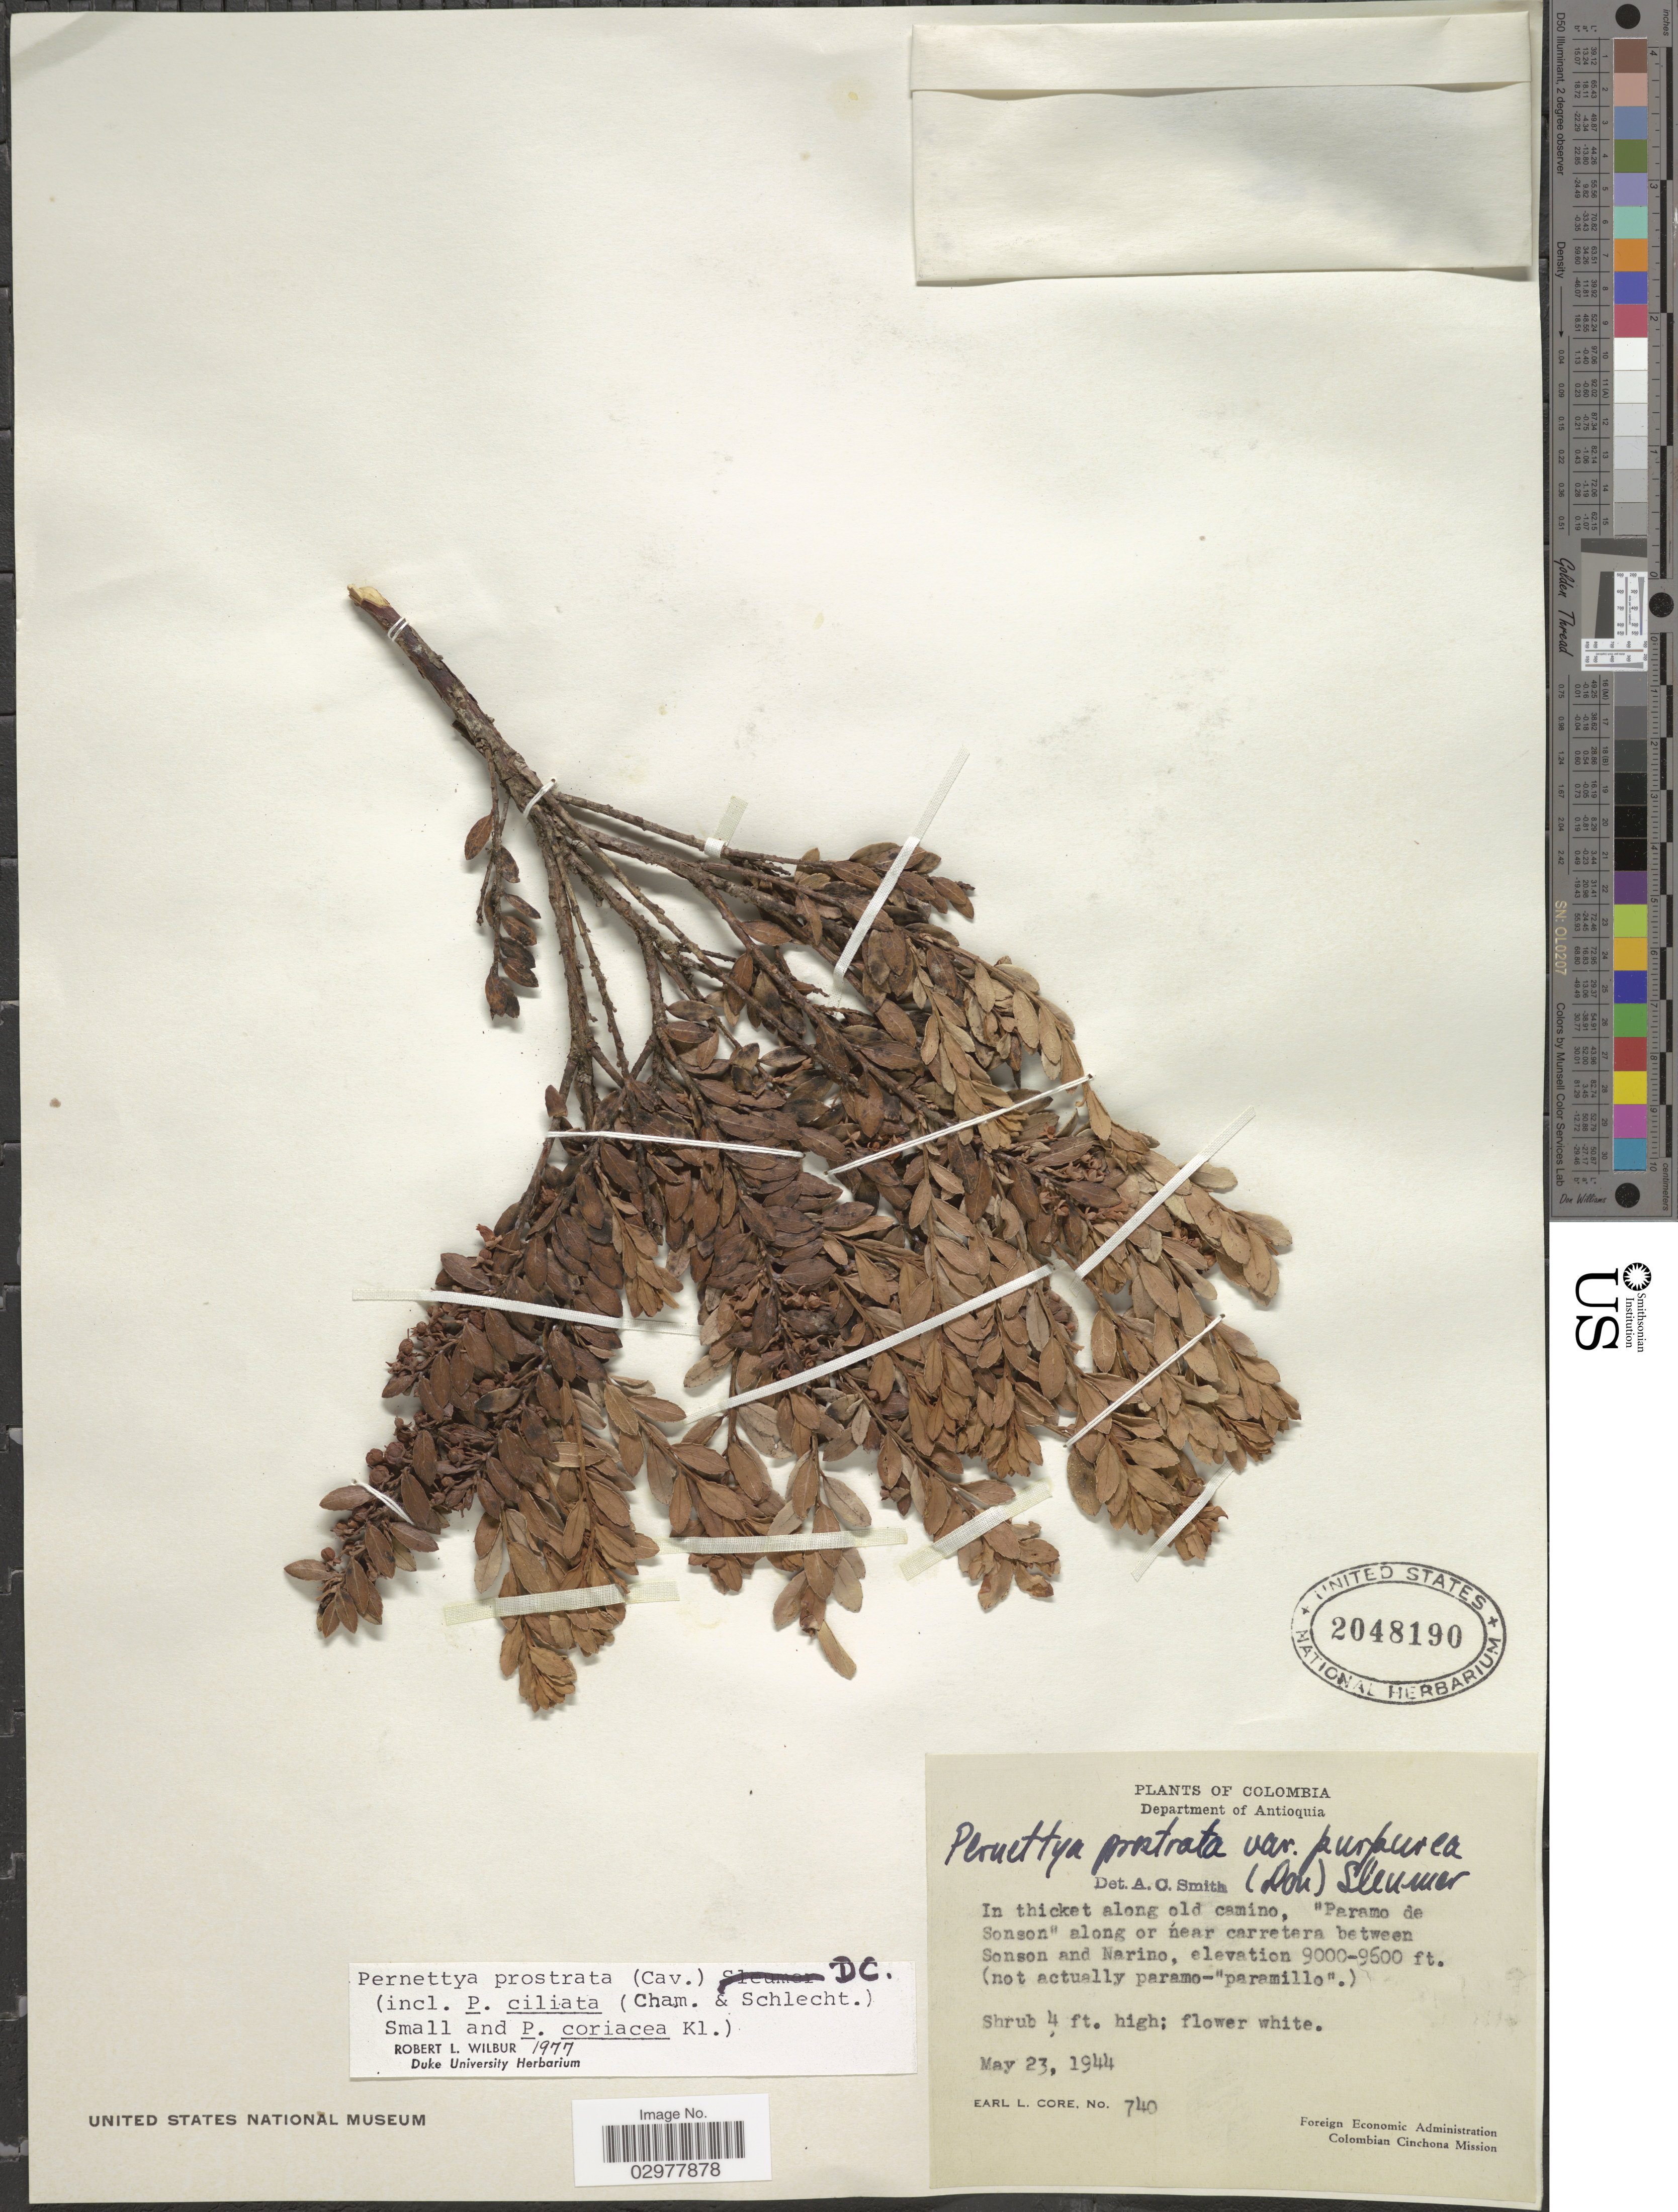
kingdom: Plantae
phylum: Tracheophyta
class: Magnoliopsida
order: Ericales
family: Ericaceae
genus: Pernettya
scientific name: Pernettya prostrata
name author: (Cav.) DC.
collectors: E. Core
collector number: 740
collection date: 1944-05-23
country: Colombia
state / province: Antioquia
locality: Department of Antioquia. in thicket along old camino, "Paramo de Sonson" along or near carretera between Sonson and Narino.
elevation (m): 2743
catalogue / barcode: US 2048190